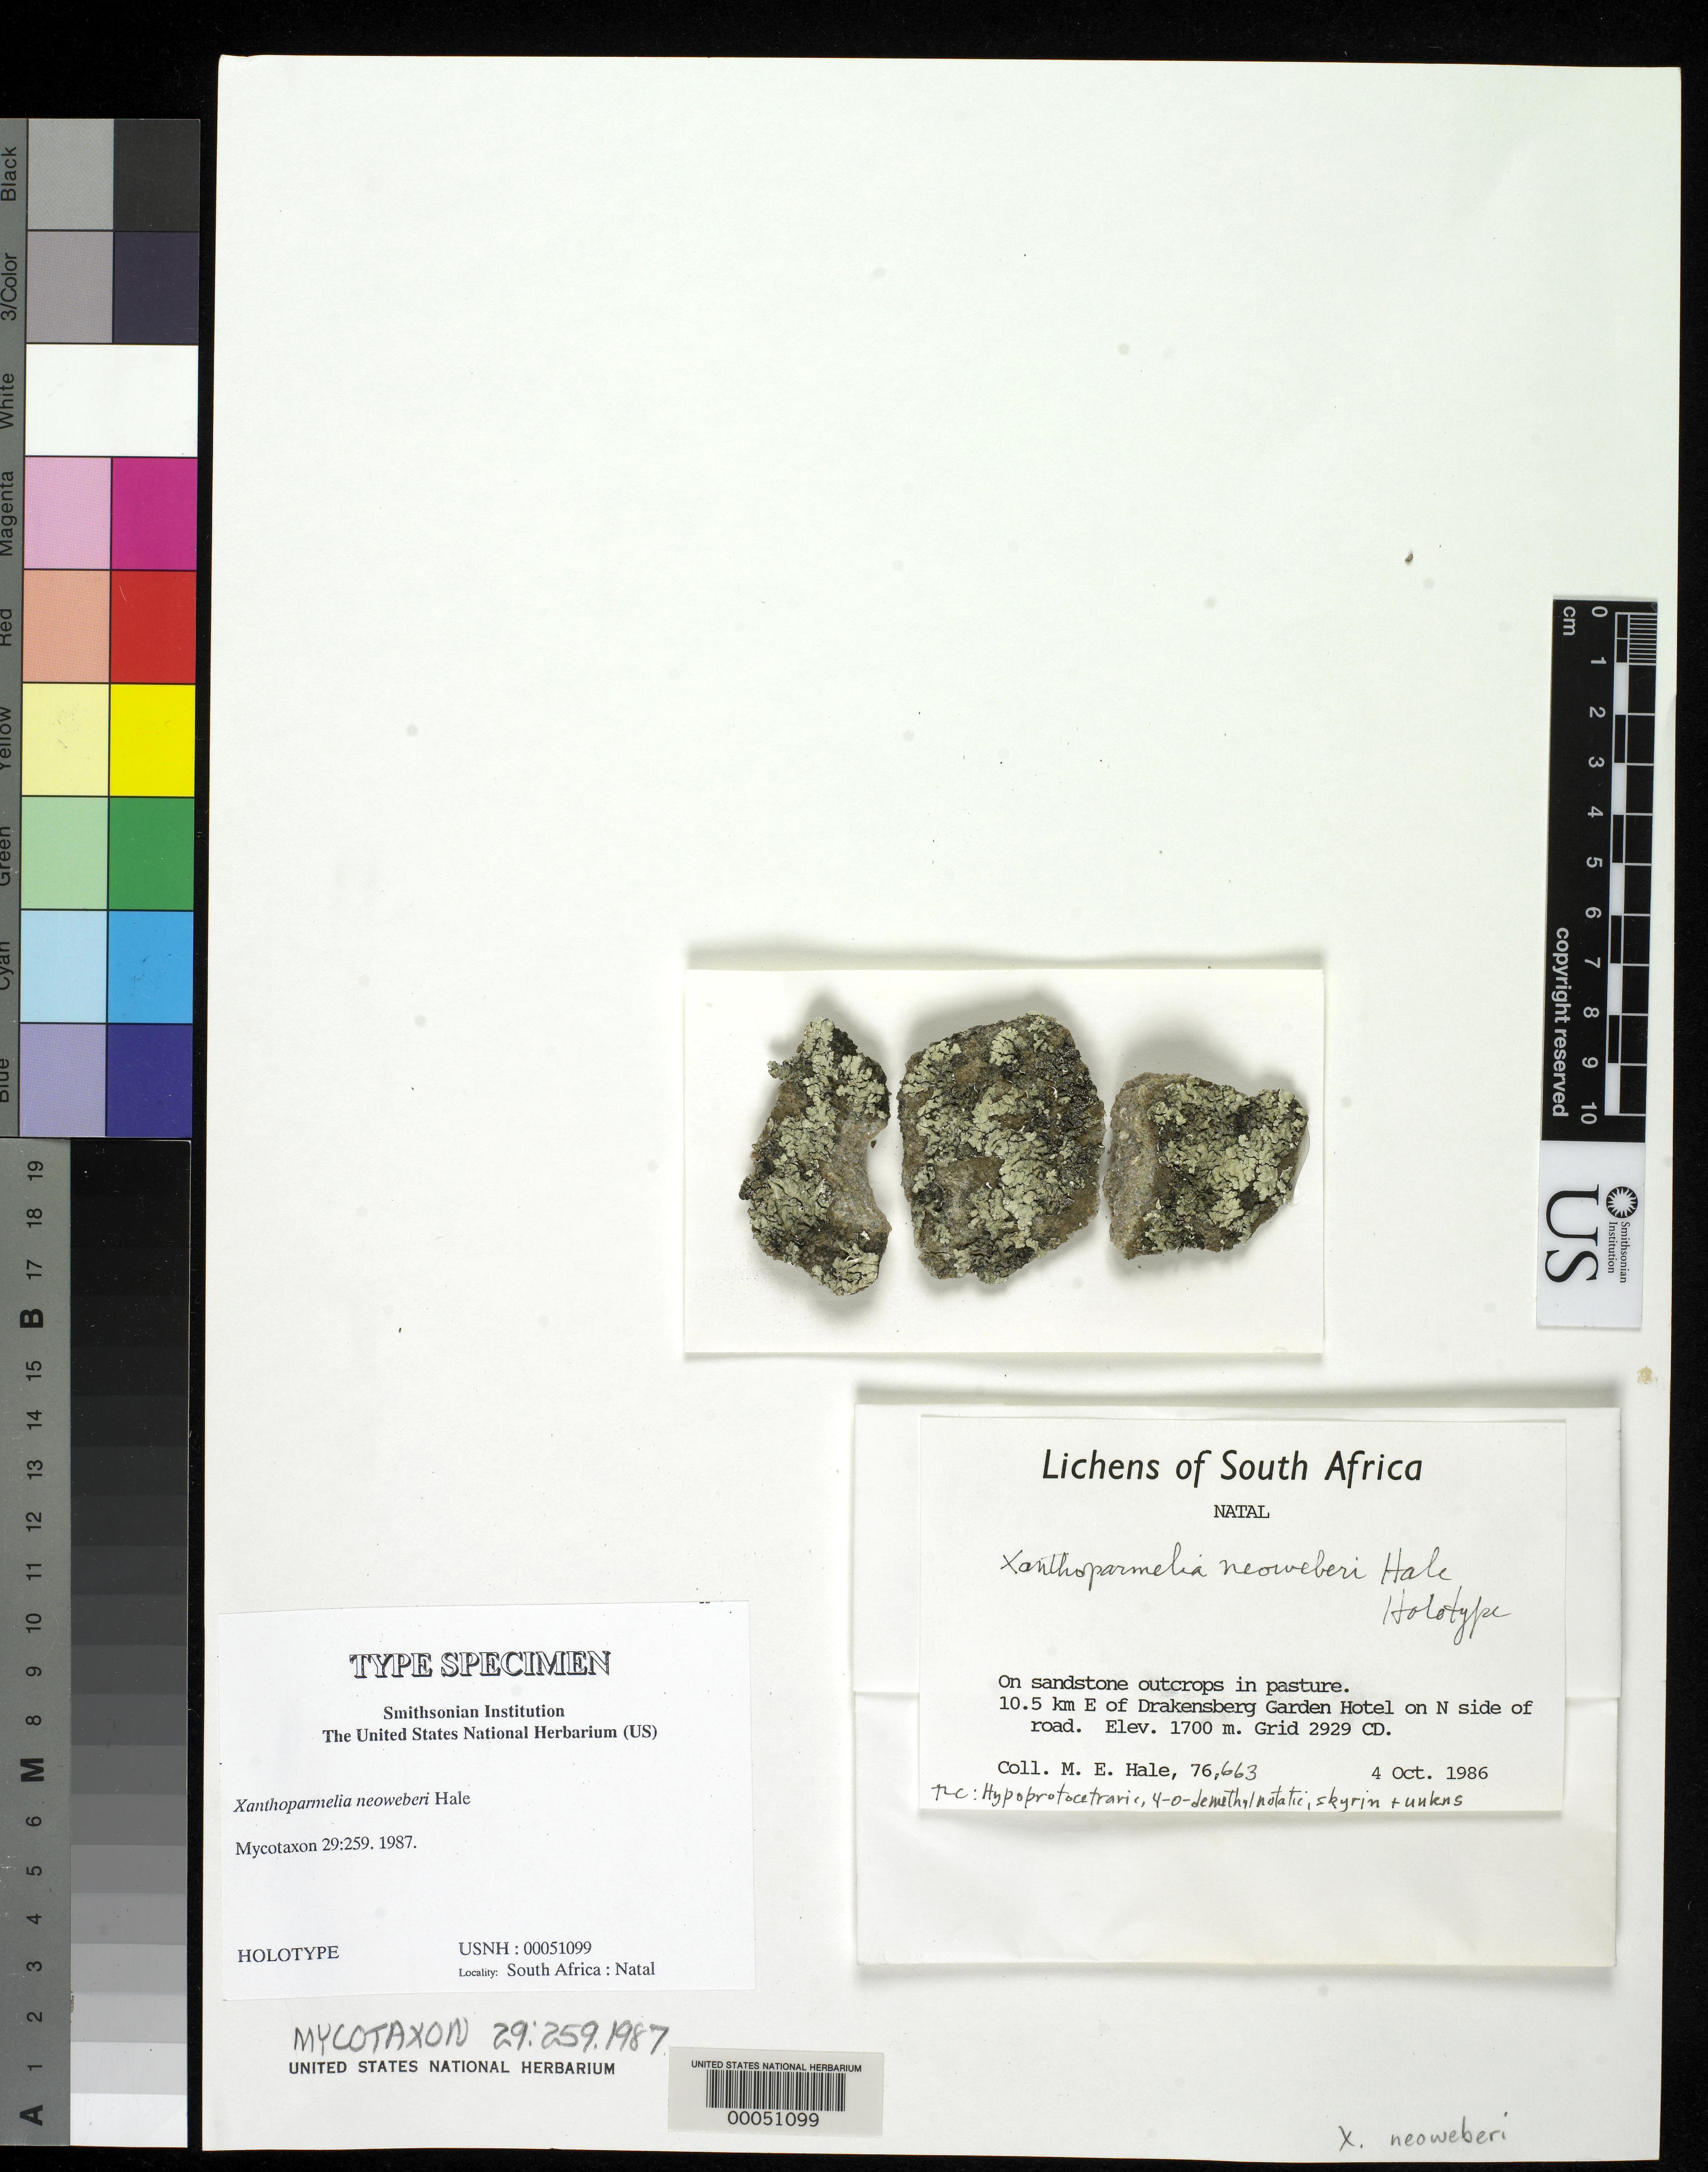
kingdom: Fungi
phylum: Ascomycota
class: Lecanoromycetes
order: Lecanorales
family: Parmeliaceae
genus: Xanthoparmelia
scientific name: Xanthoparmelia neoweberi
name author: Hale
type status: Holotype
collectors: M. Hale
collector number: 76663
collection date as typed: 04 Oct 1986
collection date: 1986-10-04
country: South Africa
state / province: KwaZulu-Natal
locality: Grid 2929 CD. 10.5 km E of Drakensberg Garden Hotel on N side of road, on sandstone outcrops in pasture.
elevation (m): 1700